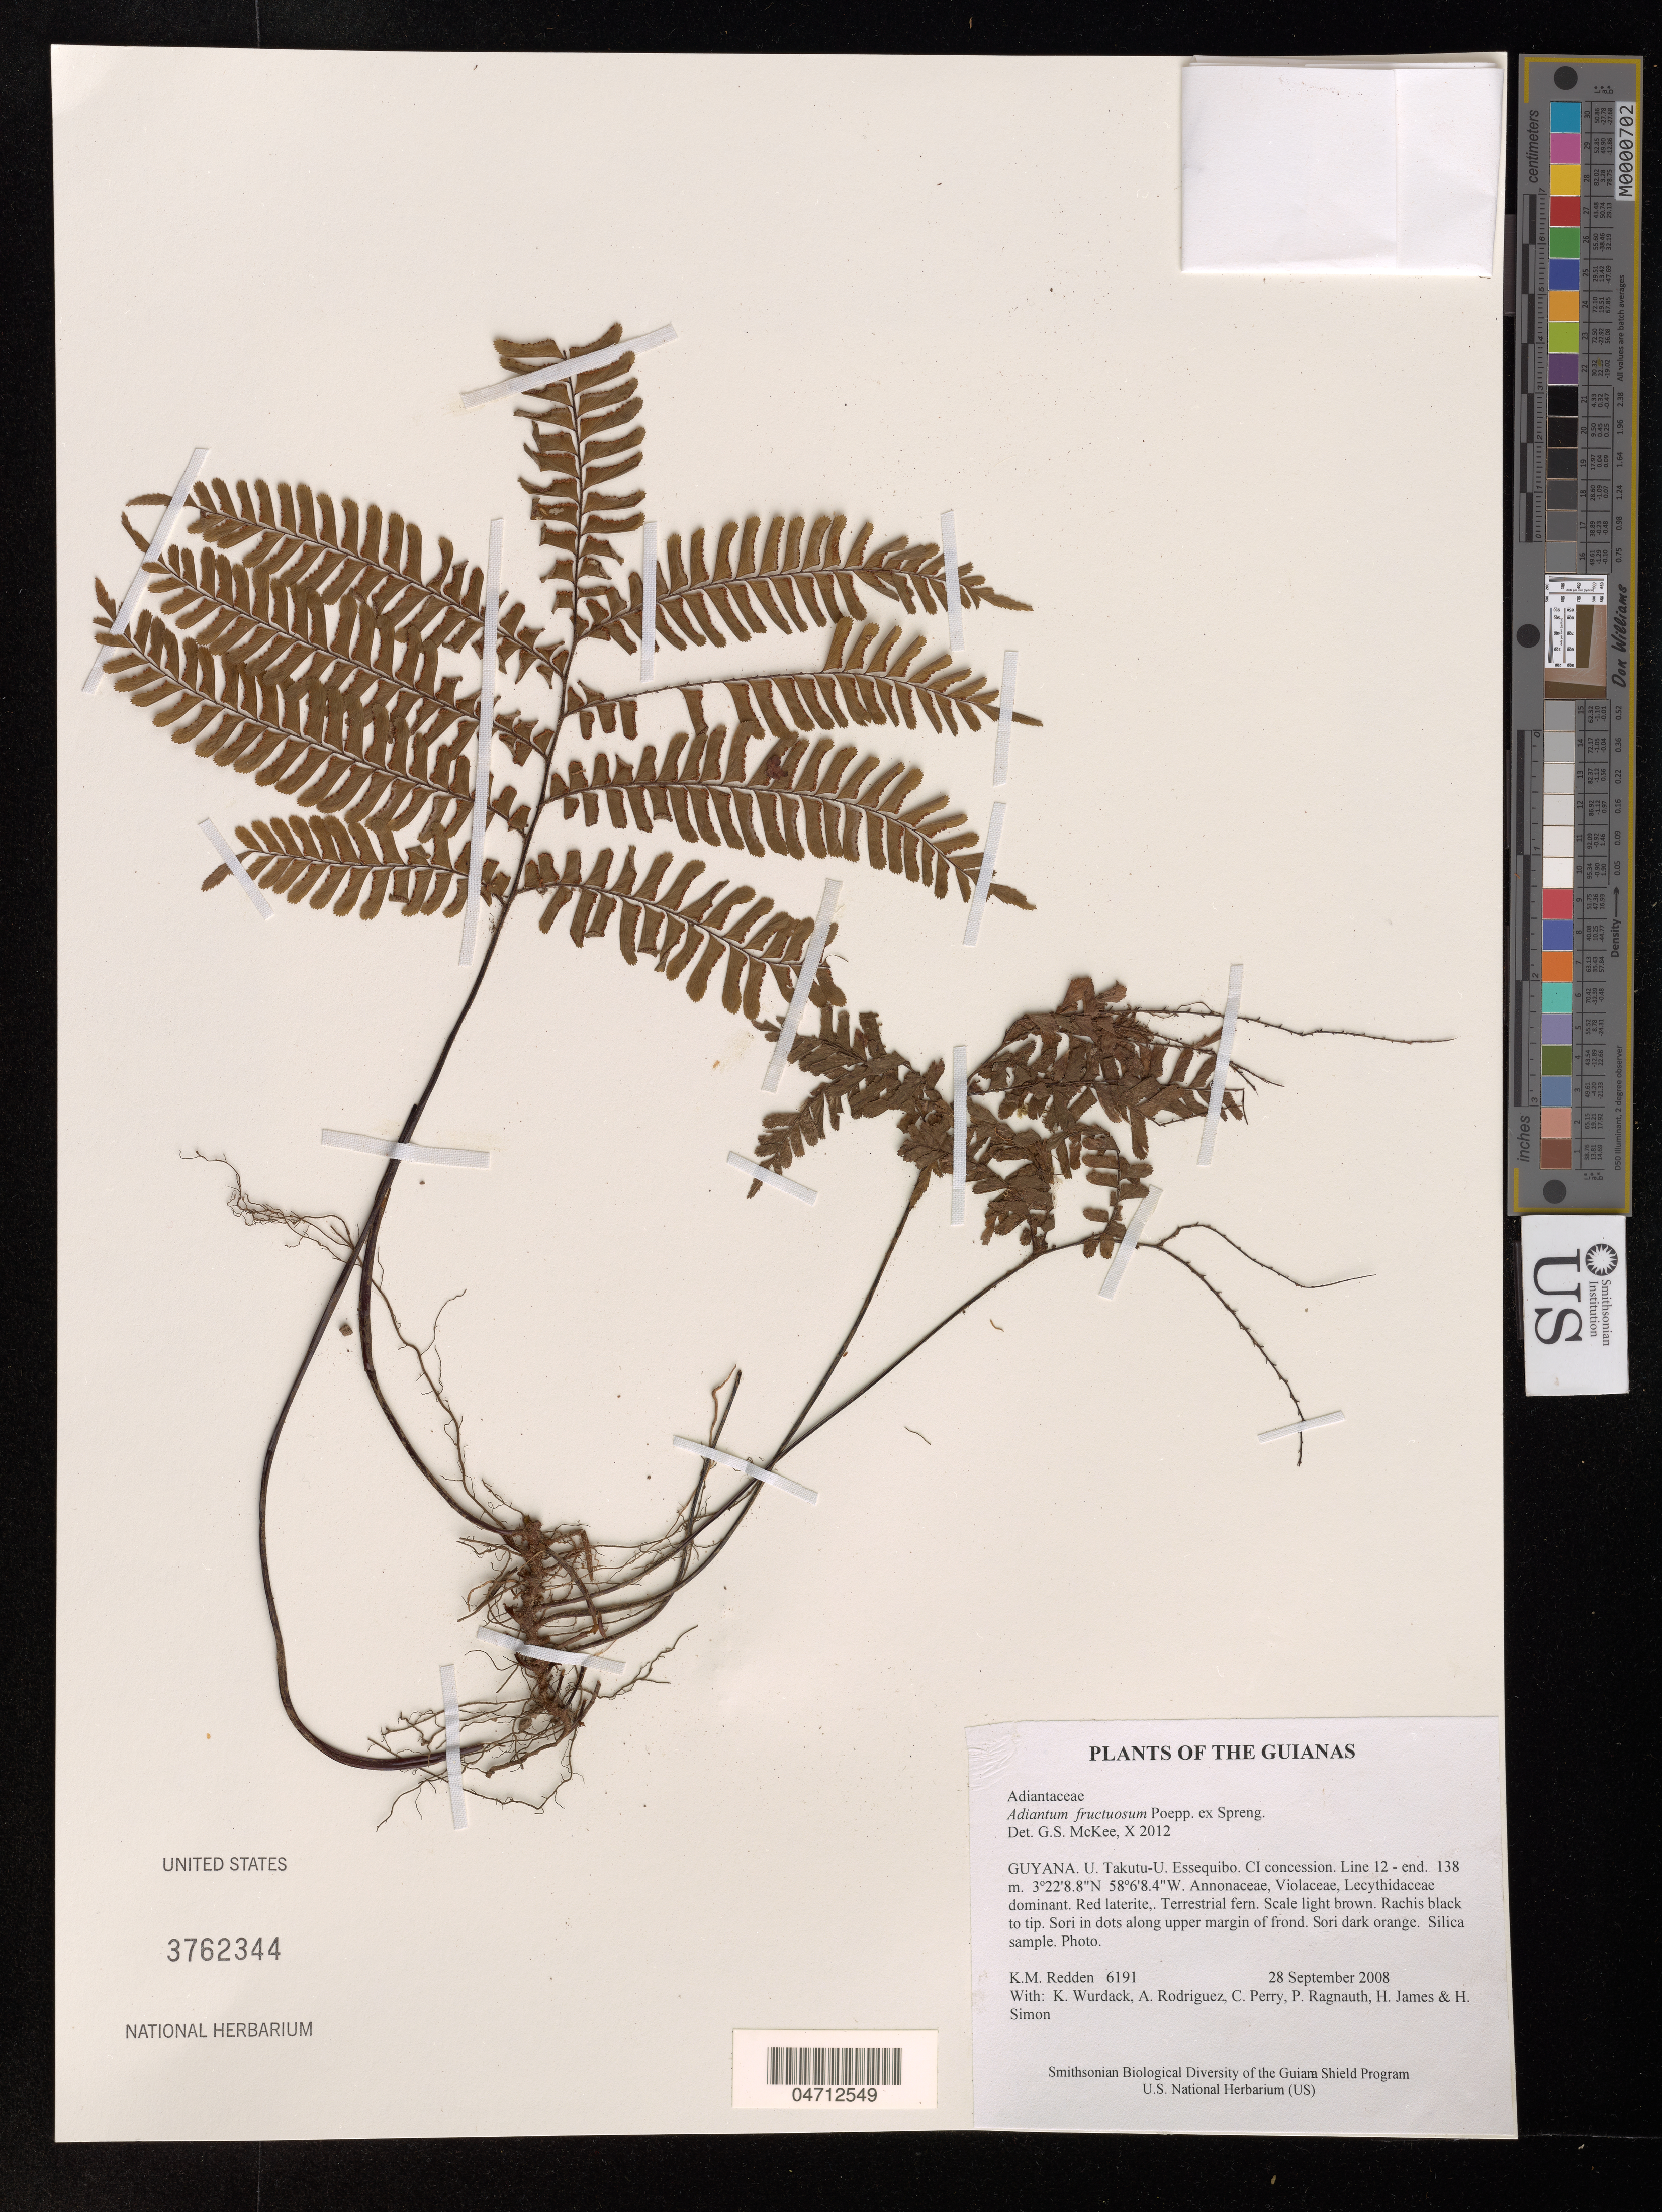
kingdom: Plantae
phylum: Tracheophyta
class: Polypodiopsida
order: Hymenophyllales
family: Hymenophyllaceae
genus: Trichomanes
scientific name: Trichomanes sp.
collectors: K. M. Redden, K. Wurdack, A. Rodriguez, C. Perry, P. Ragnauth, H. James & H. Simon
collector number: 6191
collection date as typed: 28 September 2008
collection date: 2008-09-28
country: Guyana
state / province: U. Takutu-U. Essequibo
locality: CI concession. Line 12 - end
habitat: Annonaceae, Violaceae, Lecythidaceae dominant. Red laterite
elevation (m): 138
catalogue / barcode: US 3762344